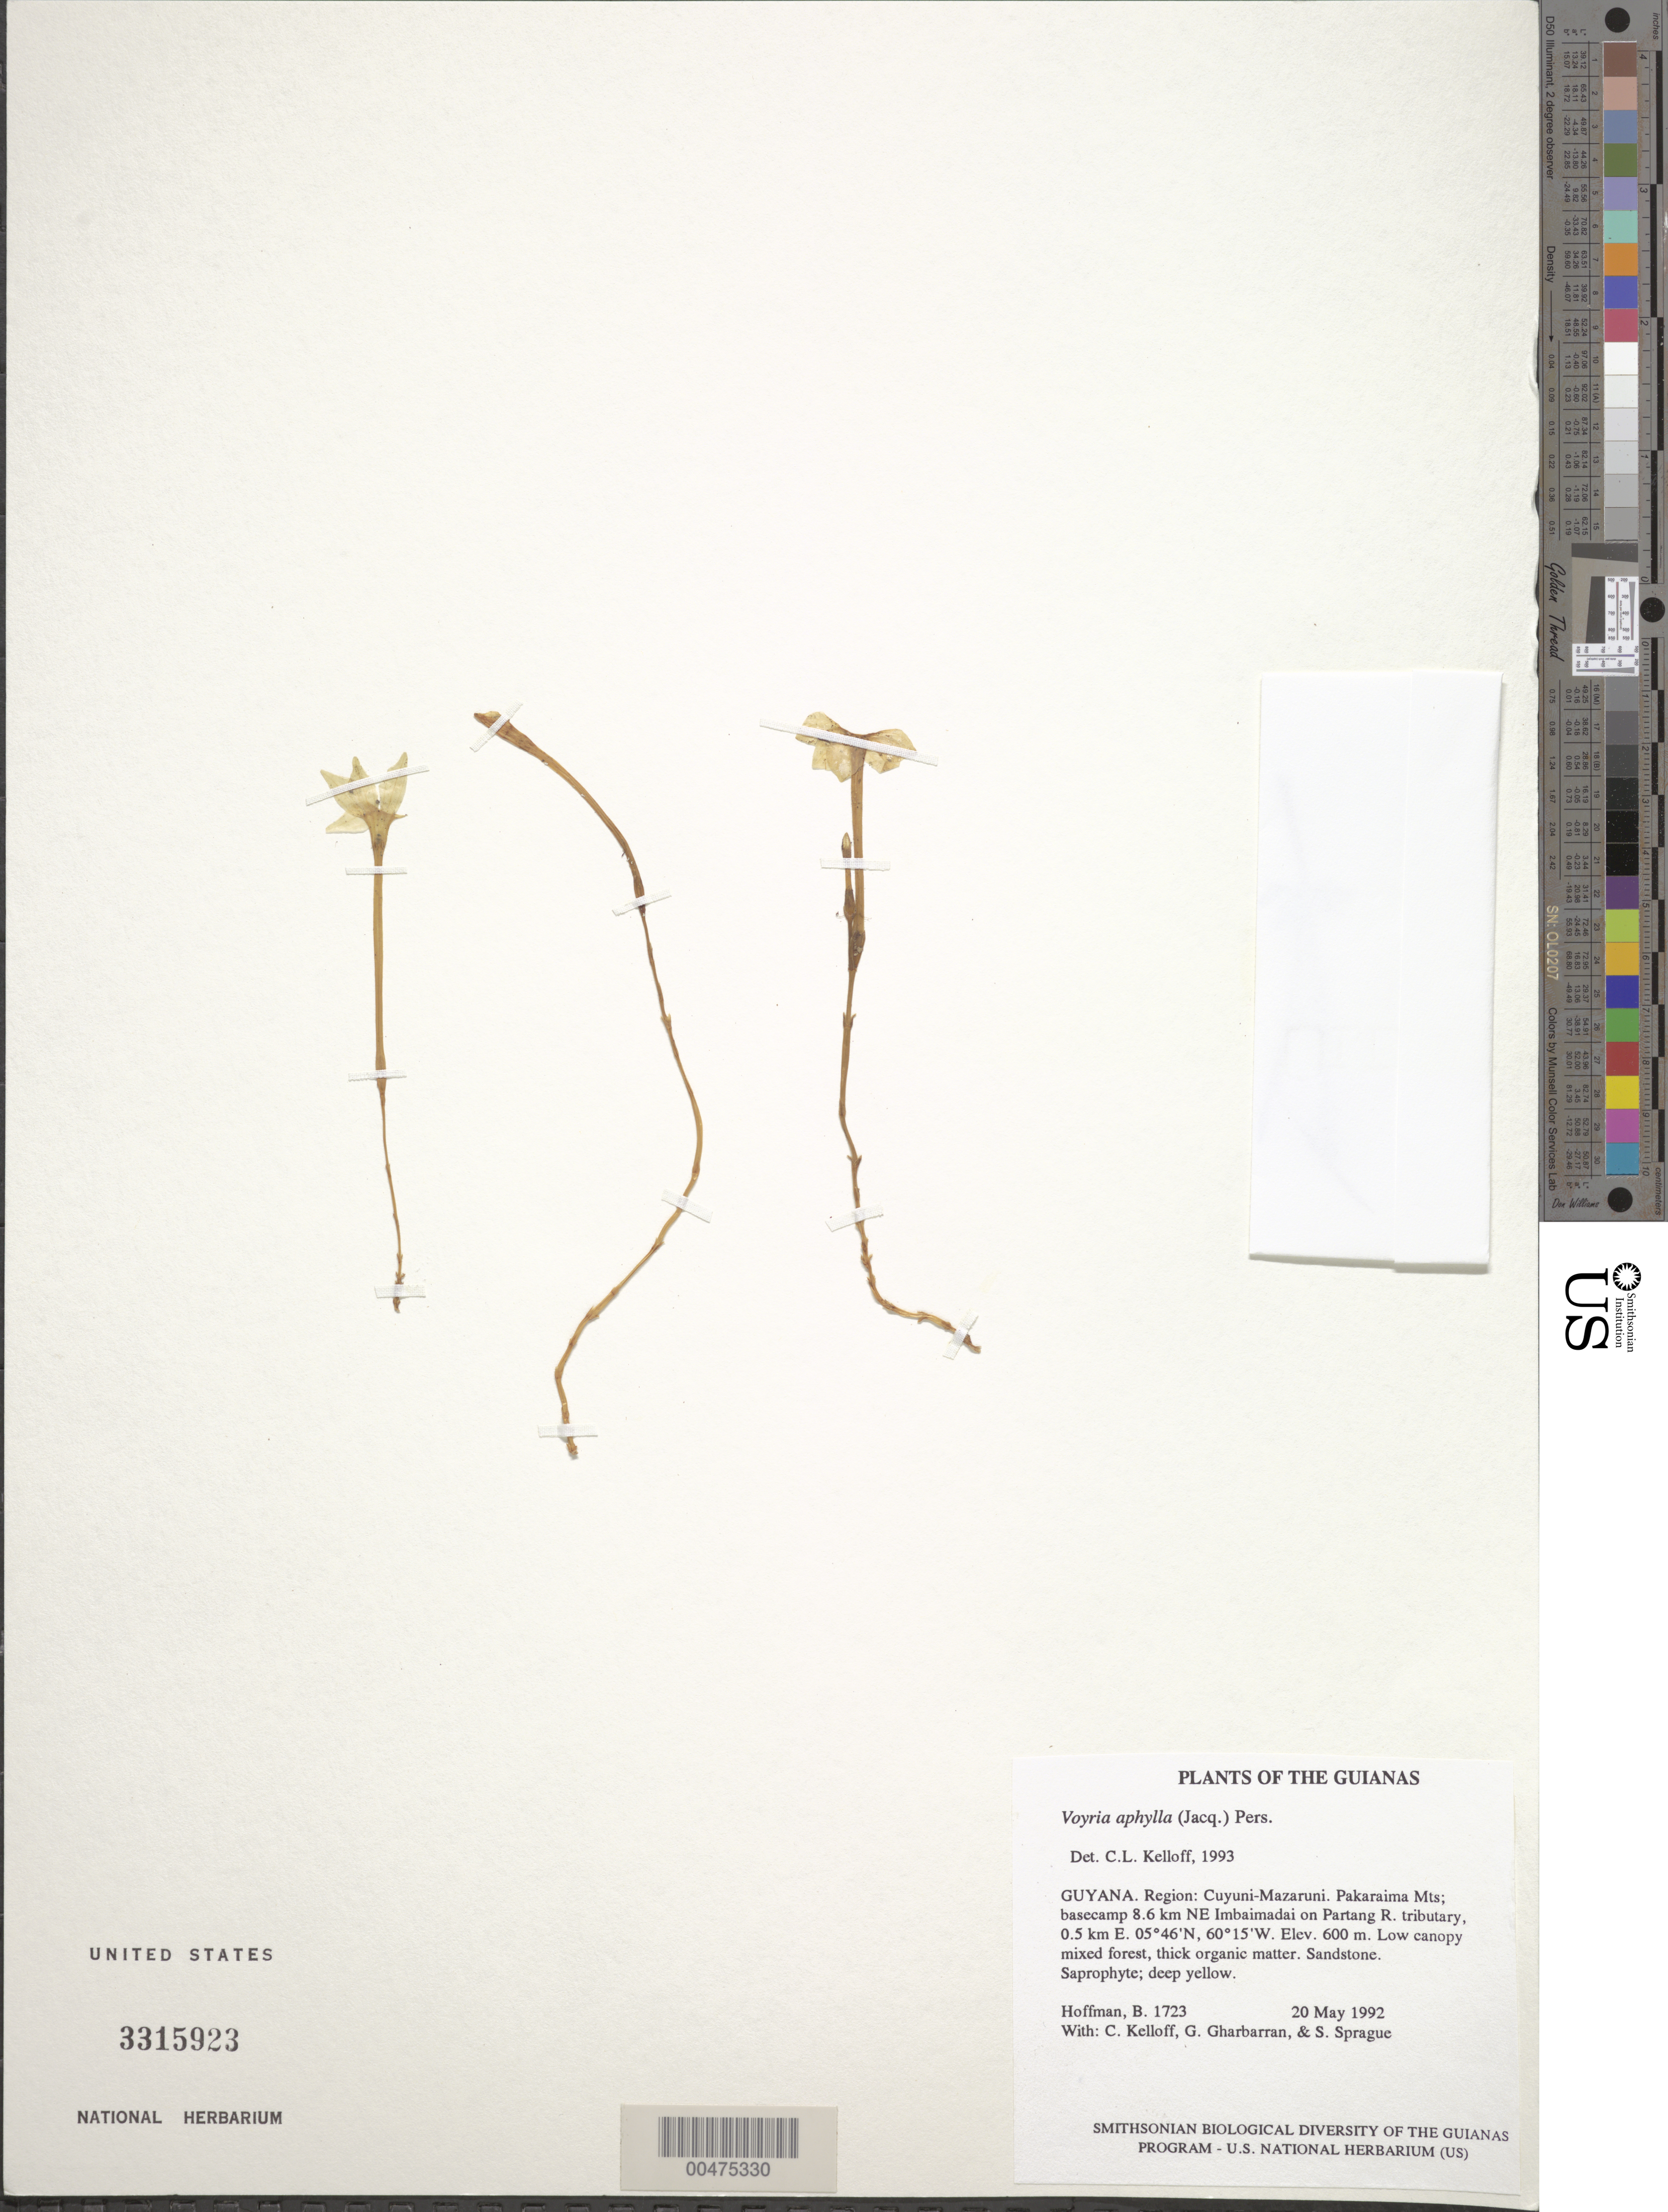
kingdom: Plantae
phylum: Tracheophyta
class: Magnoliopsida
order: Gentianales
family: Gentianaceae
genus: Voyria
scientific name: Voyria aphylla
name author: (Jacq.) Pers.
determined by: Kelloff, Carol L., (US), Smithsonian Institution - National Museum of Natural History (UNITED STATES)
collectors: B. Hoffman, C. L. Kelloff, G. Gharbarran & S. Sprague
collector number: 1723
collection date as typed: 20 May 1992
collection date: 1992-05-20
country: Guyana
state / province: Cuyuni-Mazaruni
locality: Pakaraima Mts; basecamp 8.6 km NE Imbaimadai on Partang River tributary, 0.5 km E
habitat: Low canopy mixed forest, thick organic matter. Sandstone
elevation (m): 600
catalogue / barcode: US 3315923